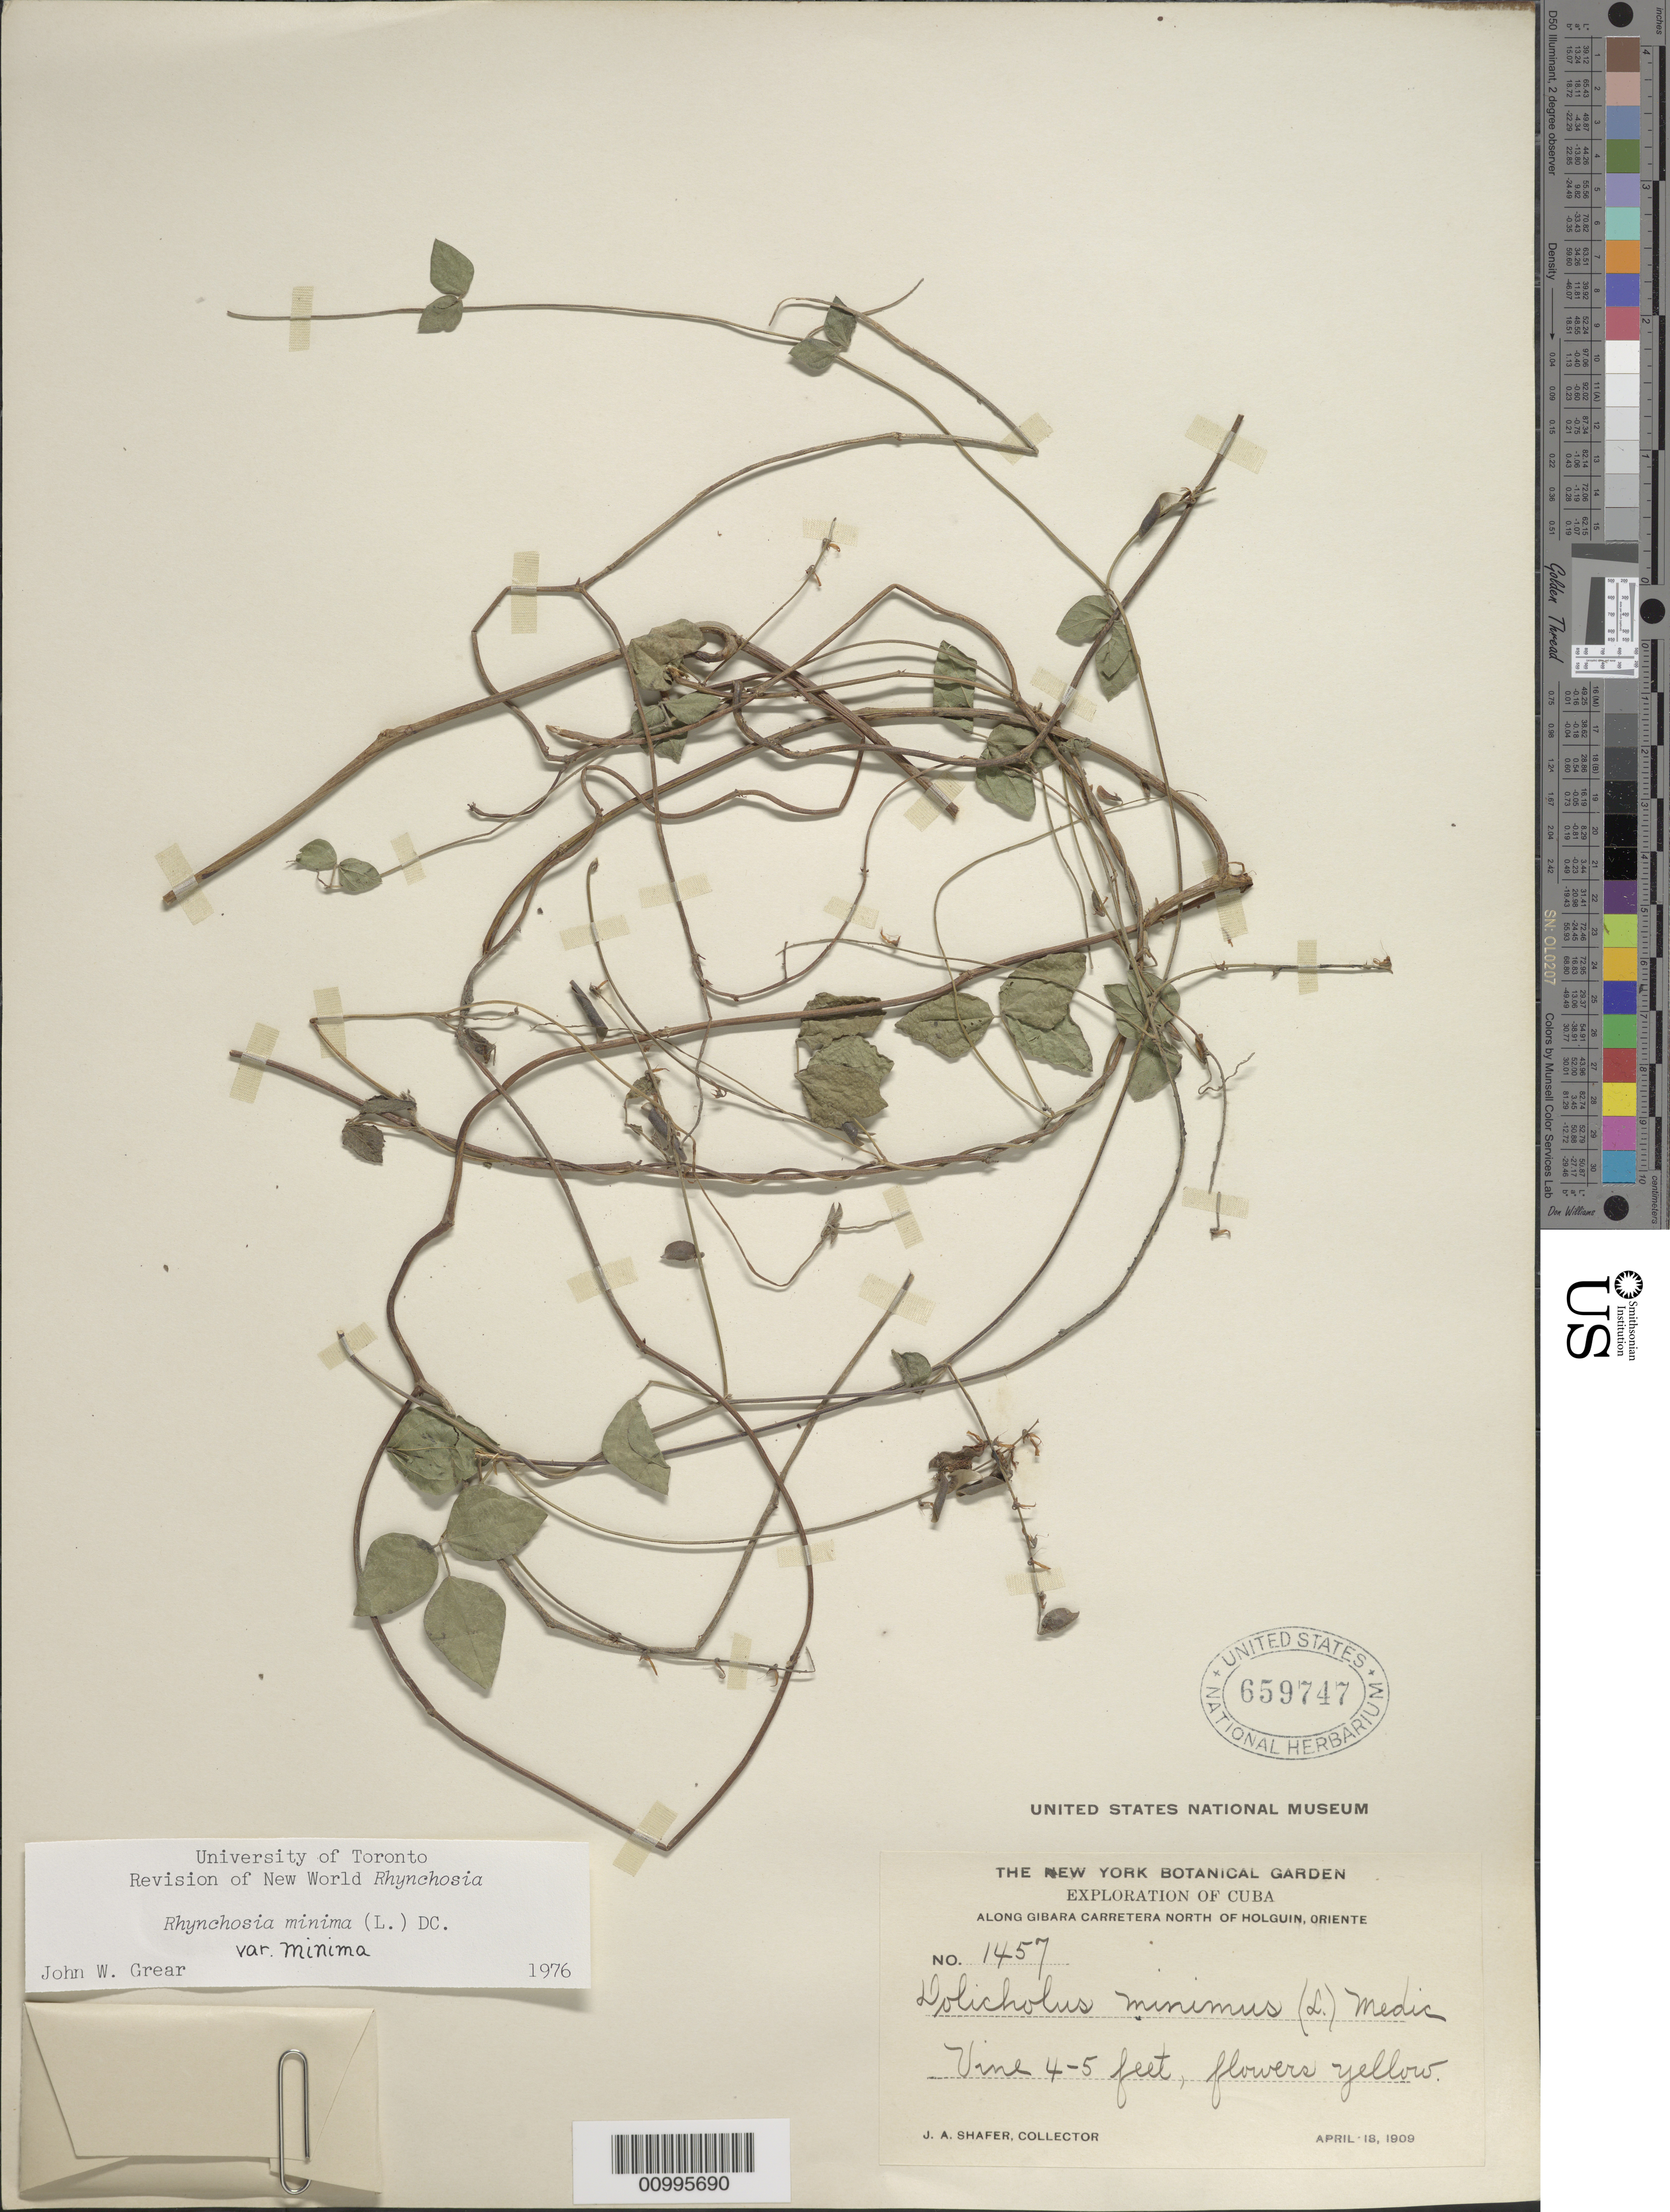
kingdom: Plantae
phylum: Tracheophyta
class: Magnoliopsida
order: Fabales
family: Fabaceae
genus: Rhynchosia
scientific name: Rhynchosia minima var. minima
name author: (L.) DC.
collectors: J. A. Shafer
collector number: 1457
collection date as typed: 18 Apr 1909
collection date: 1909-04-18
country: Cuba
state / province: Holguín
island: Cuba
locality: Along Gibara Carretera north of Holguin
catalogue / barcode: US 659747